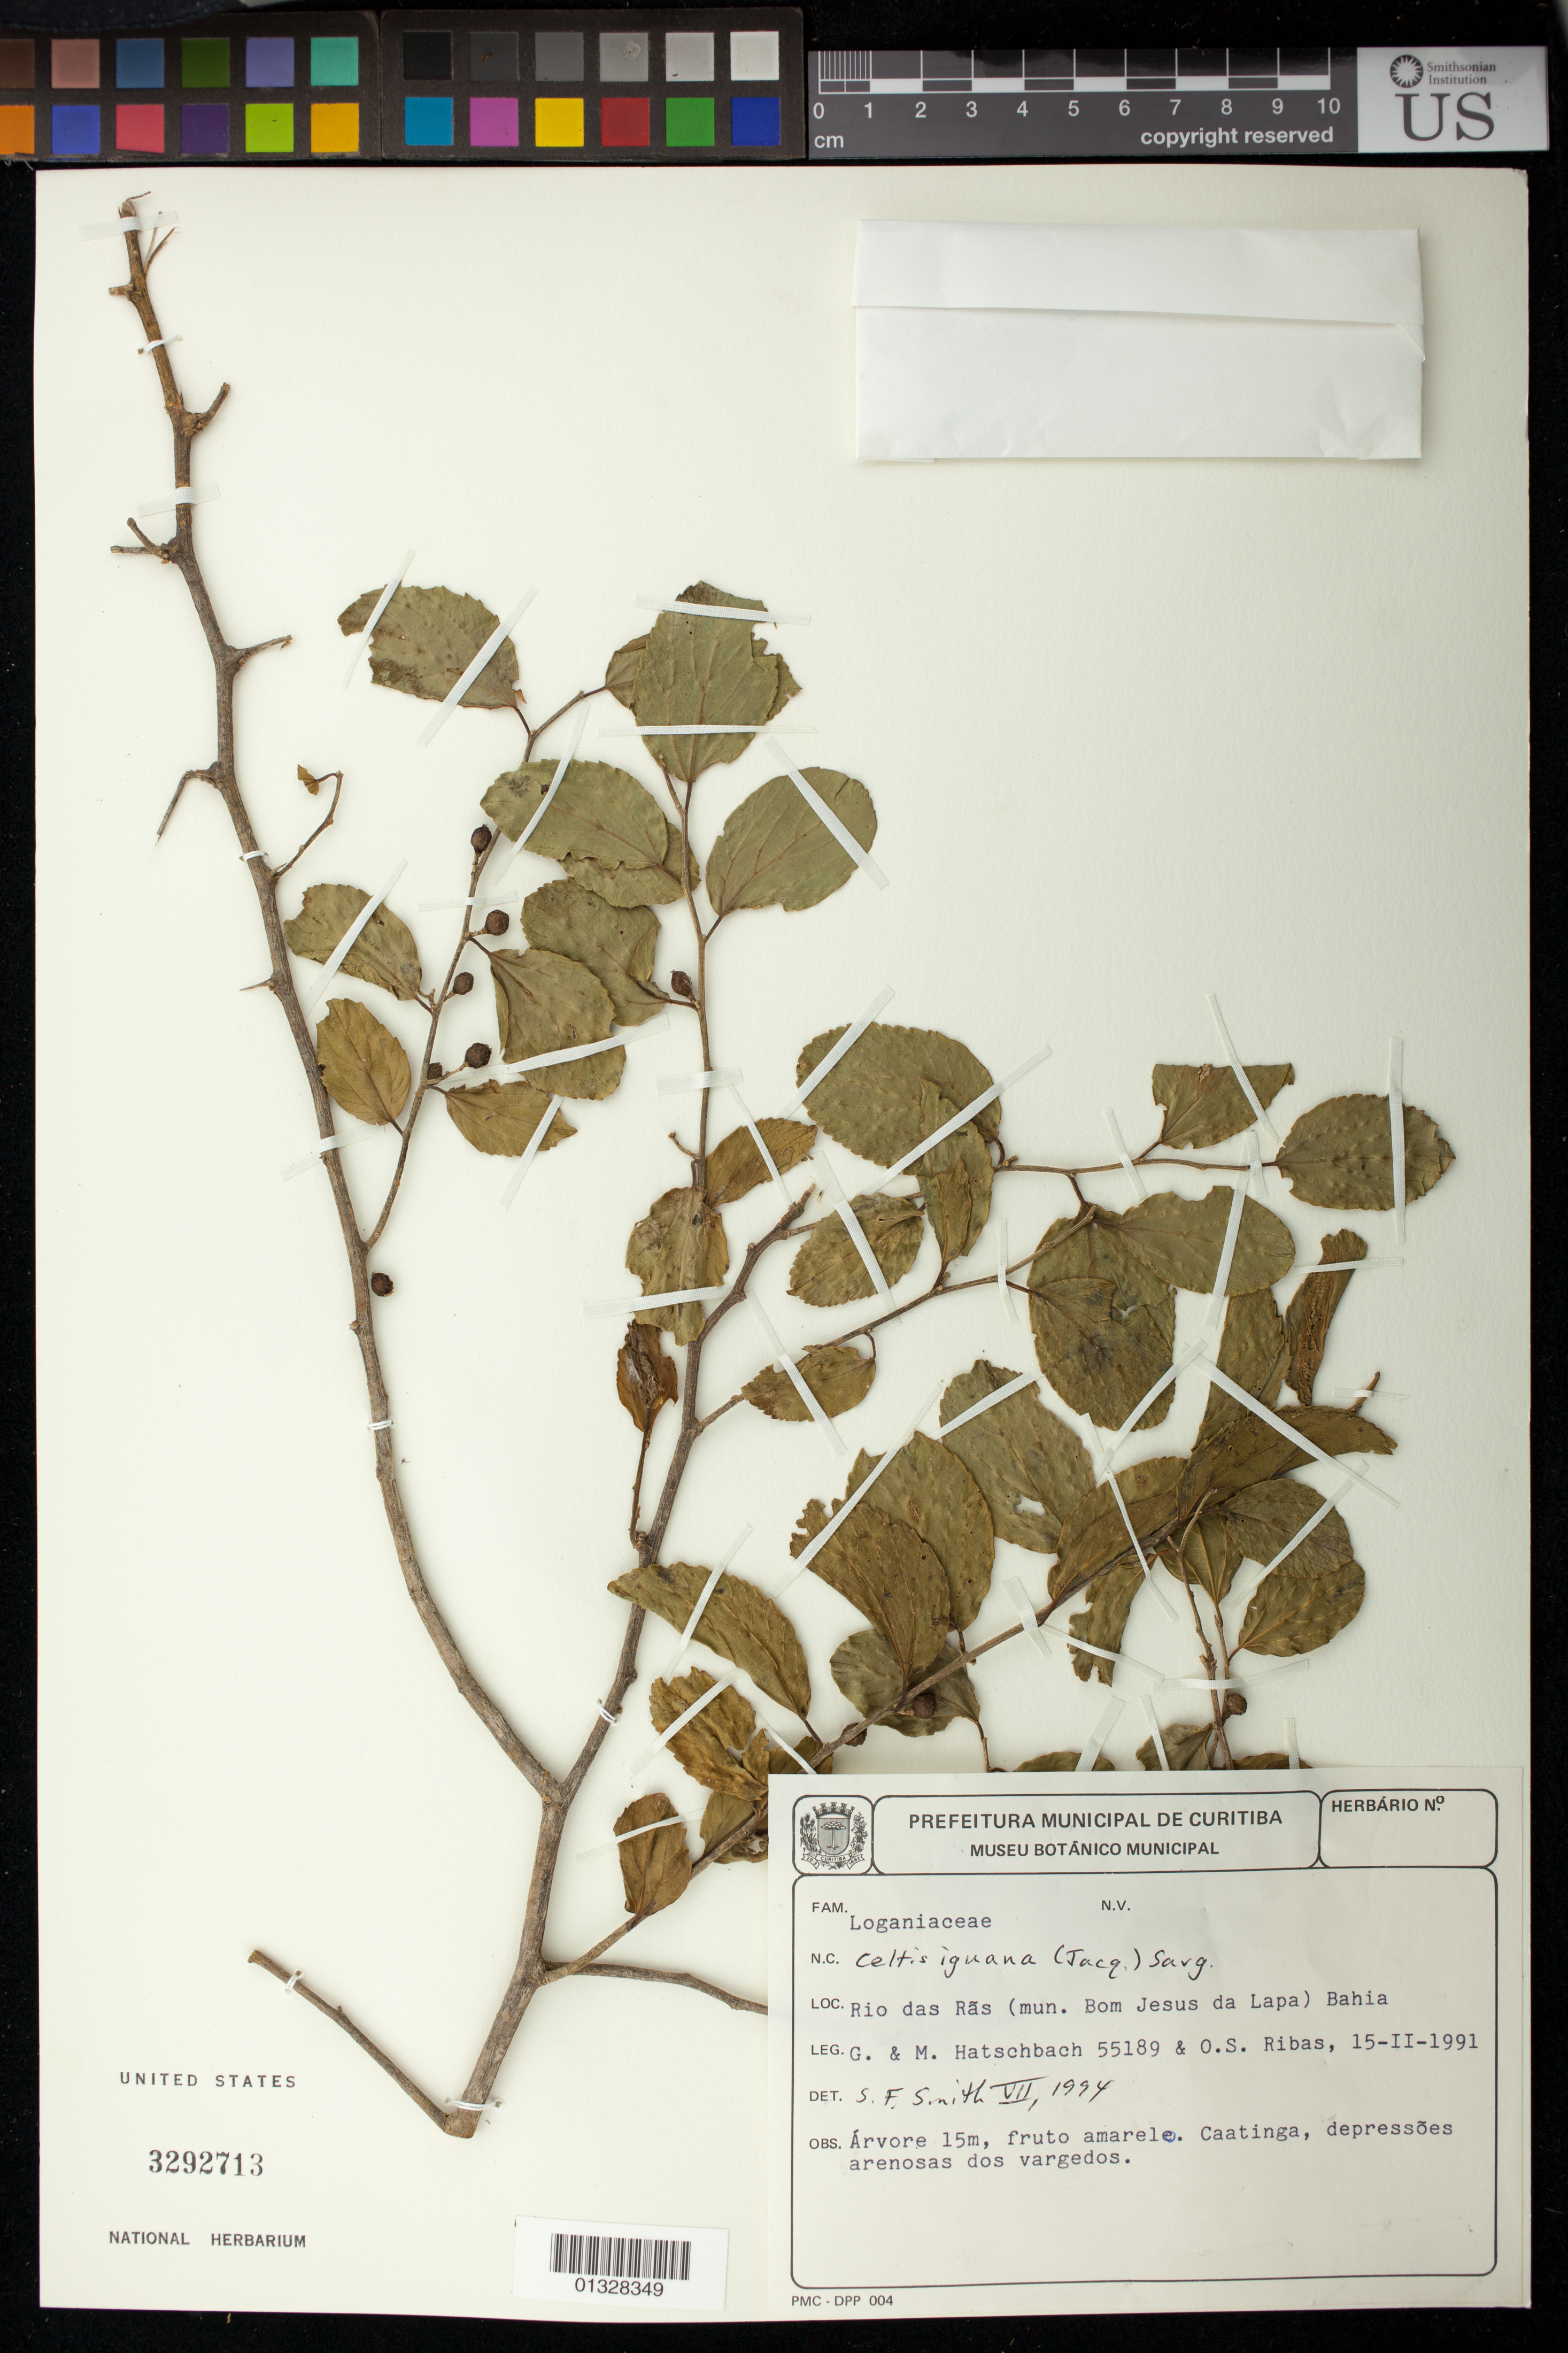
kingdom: Plantae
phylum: Tracheophyta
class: Magnoliopsida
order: Rosales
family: Cannabaceae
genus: Celtis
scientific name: Celtis iguanaea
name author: (Jacq.) Sarg.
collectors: G. Hatschbach, M. M. Hatschbach & O. S. Ribas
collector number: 55189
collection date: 1991-02-15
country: Brazil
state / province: Bahia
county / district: Bom Jesus da Lapa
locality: Rio das Rãs.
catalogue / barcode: US 3292713